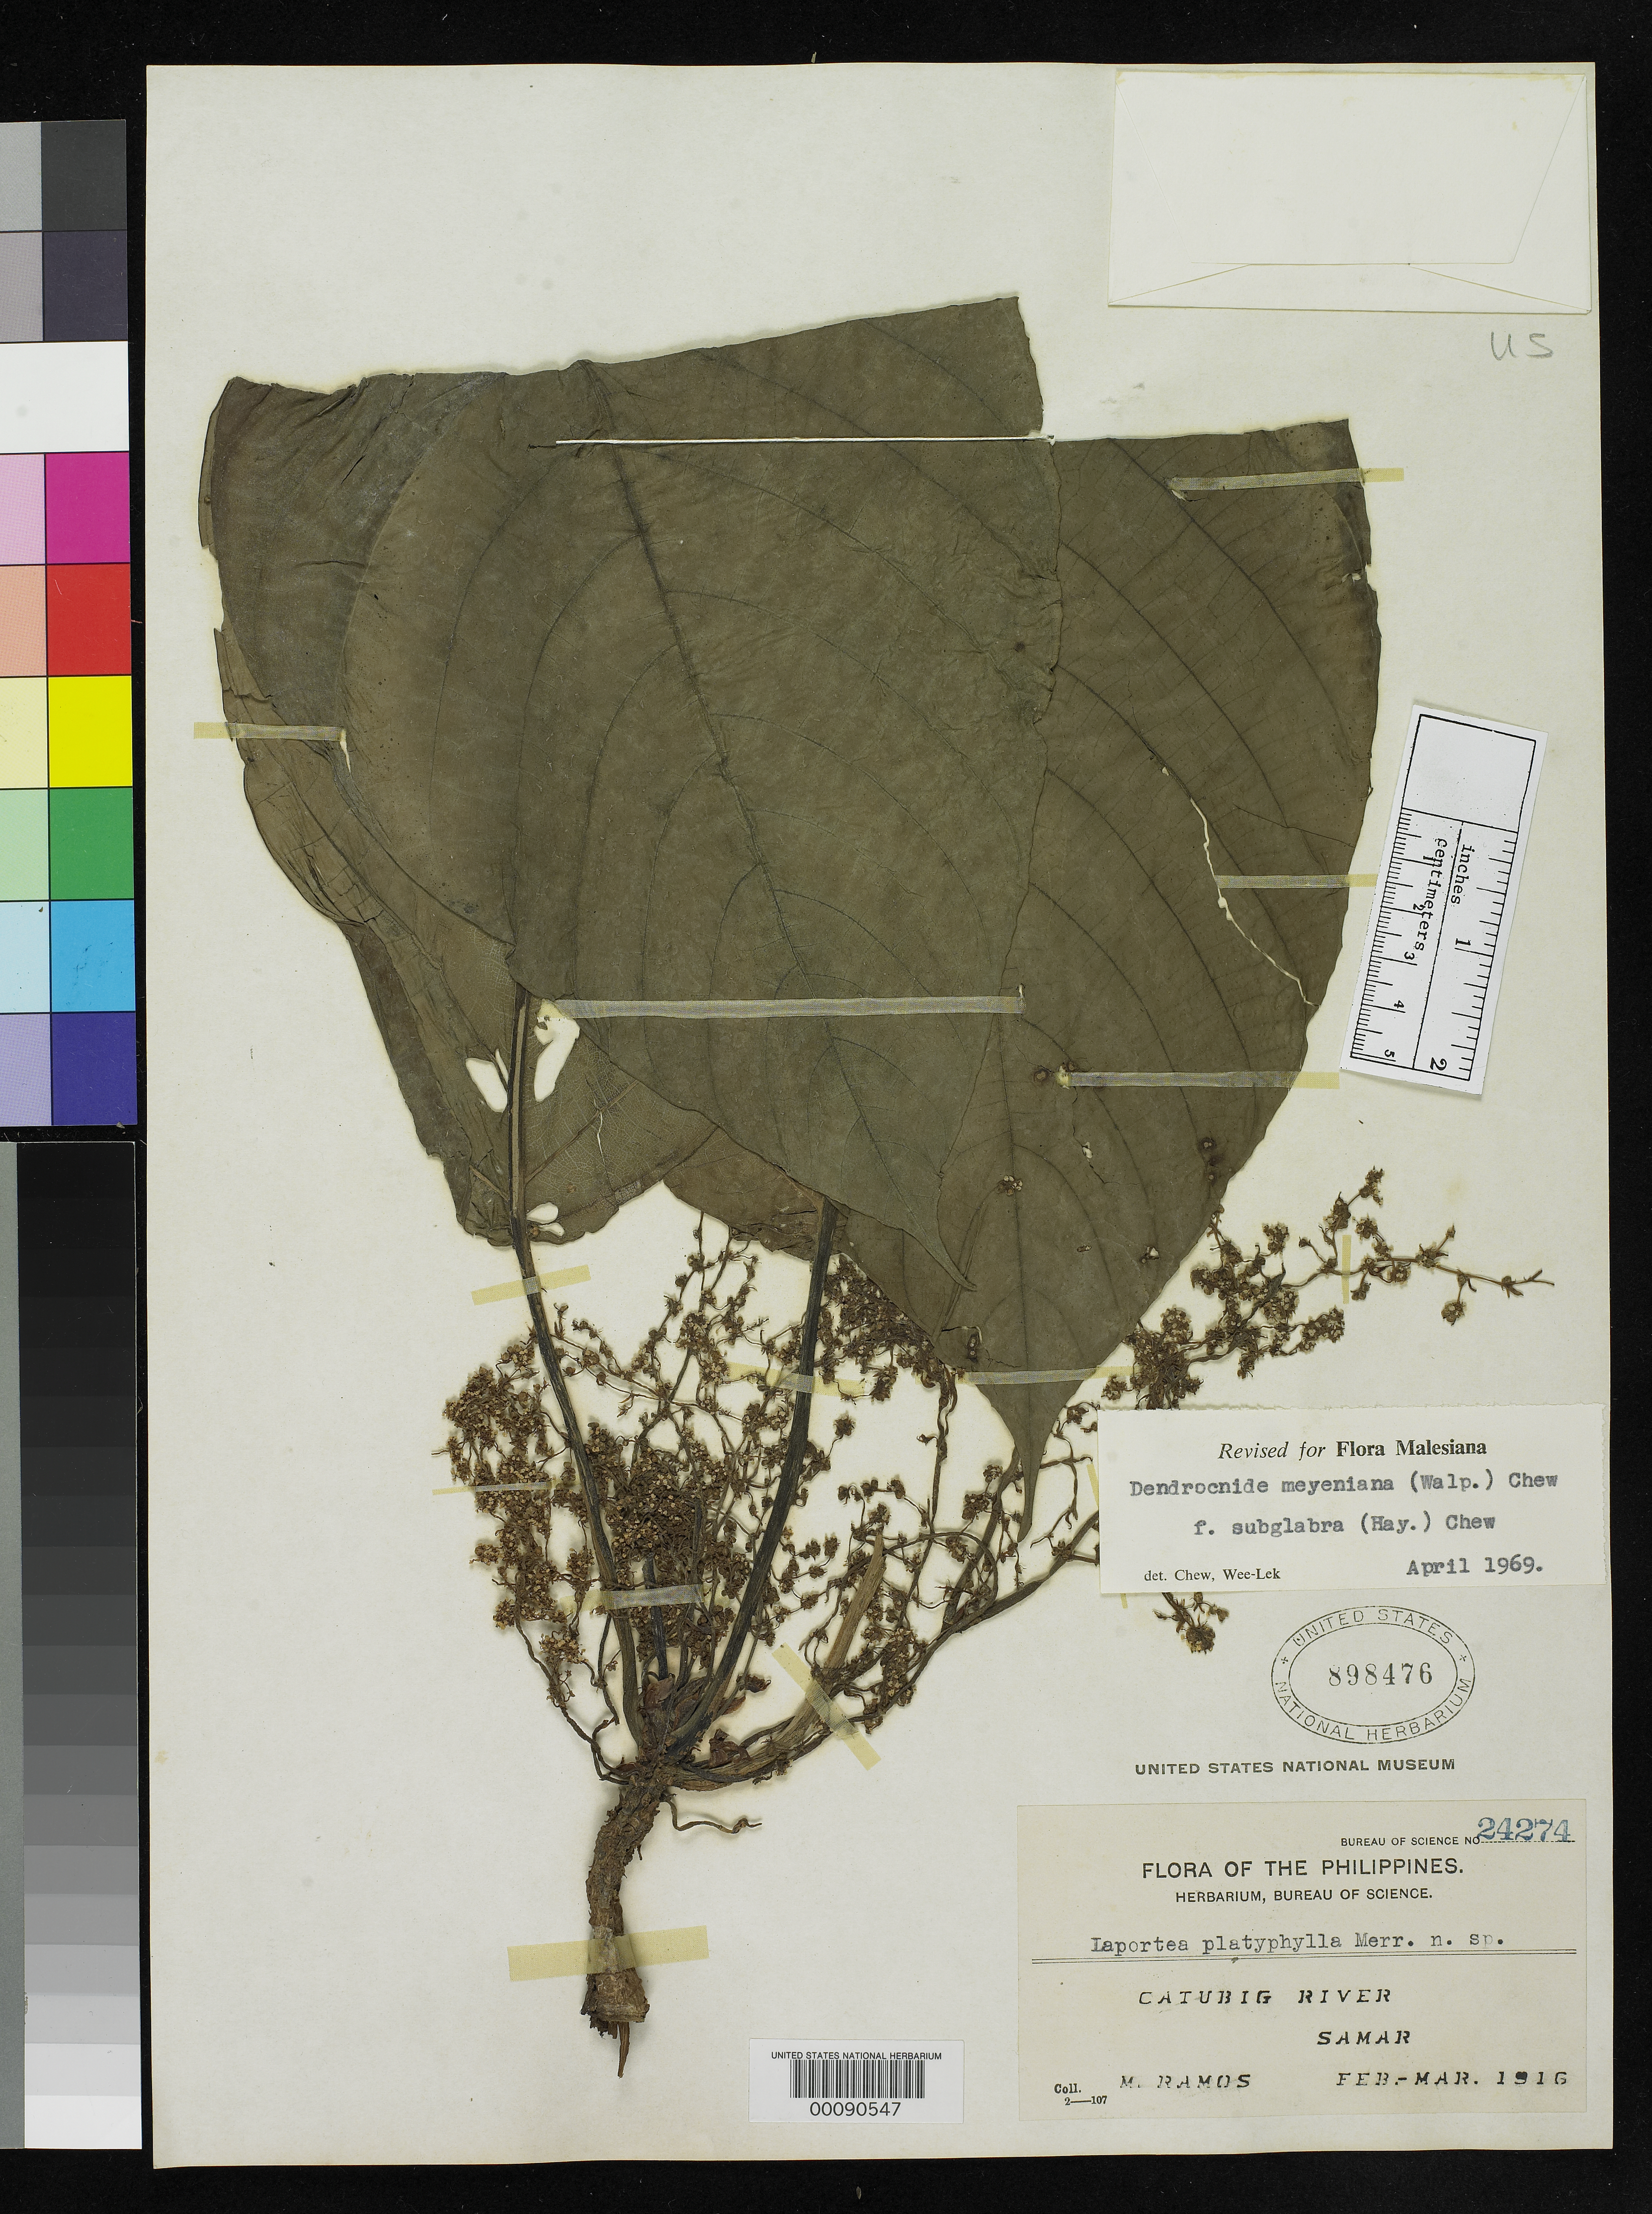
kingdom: Plantae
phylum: Tracheophyta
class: Magnoliopsida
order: Rosales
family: Urticaceae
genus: Laportea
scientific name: Laportea platyphylla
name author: Merr.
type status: Isotype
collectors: M. Ramos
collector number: Bur. Sci. 24274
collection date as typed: Feb 1916 to -- Mar 1916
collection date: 1916-02/1916-03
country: Philippines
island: Samar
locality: Catubig River.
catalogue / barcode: US 898476